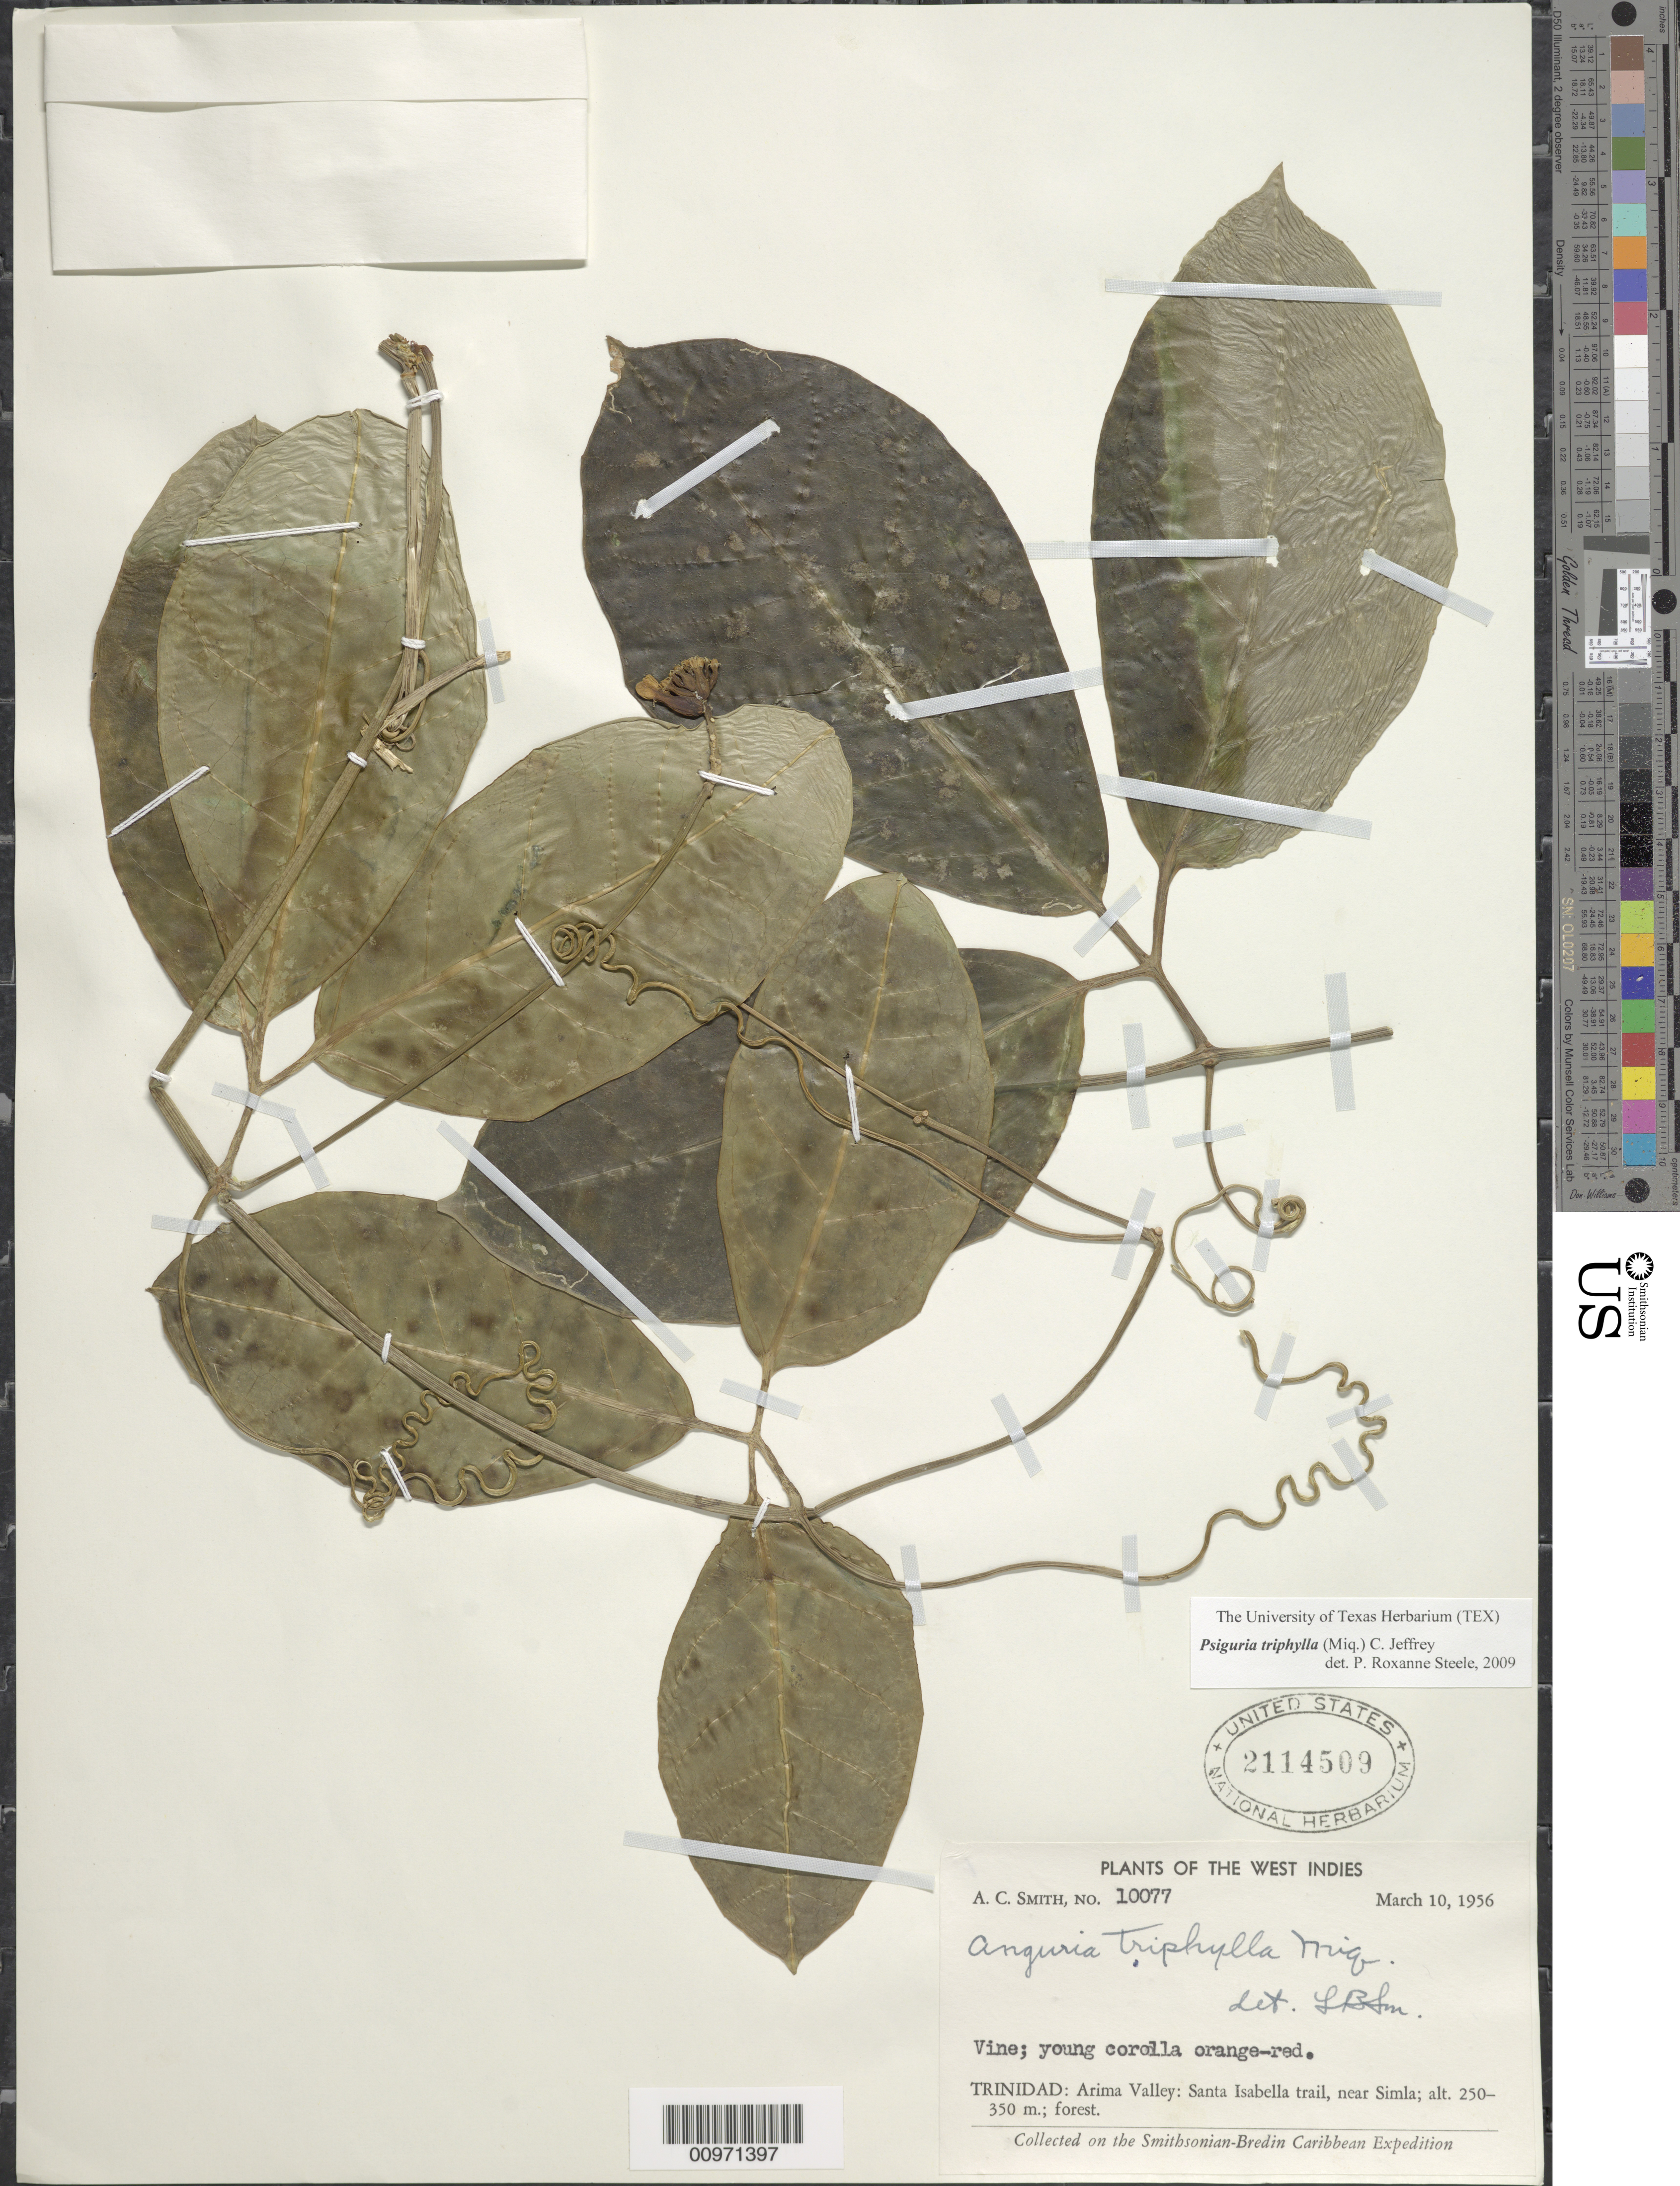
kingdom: Plantae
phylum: Tracheophyta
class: Magnoliopsida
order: Cucurbitales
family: Cucurbitaceae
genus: Psiguria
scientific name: Psiguria triphylla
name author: (Miq.) C. Jeffrey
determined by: Steele, P. R., (TEX)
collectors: A. C. Smith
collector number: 10077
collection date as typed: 10 Mar 1956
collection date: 1956-03-10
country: Trinidad and Tobago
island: Trinidad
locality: Arima Valley, Santa Isabella Trail, near Simla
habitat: Forest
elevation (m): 250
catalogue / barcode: US 2114509